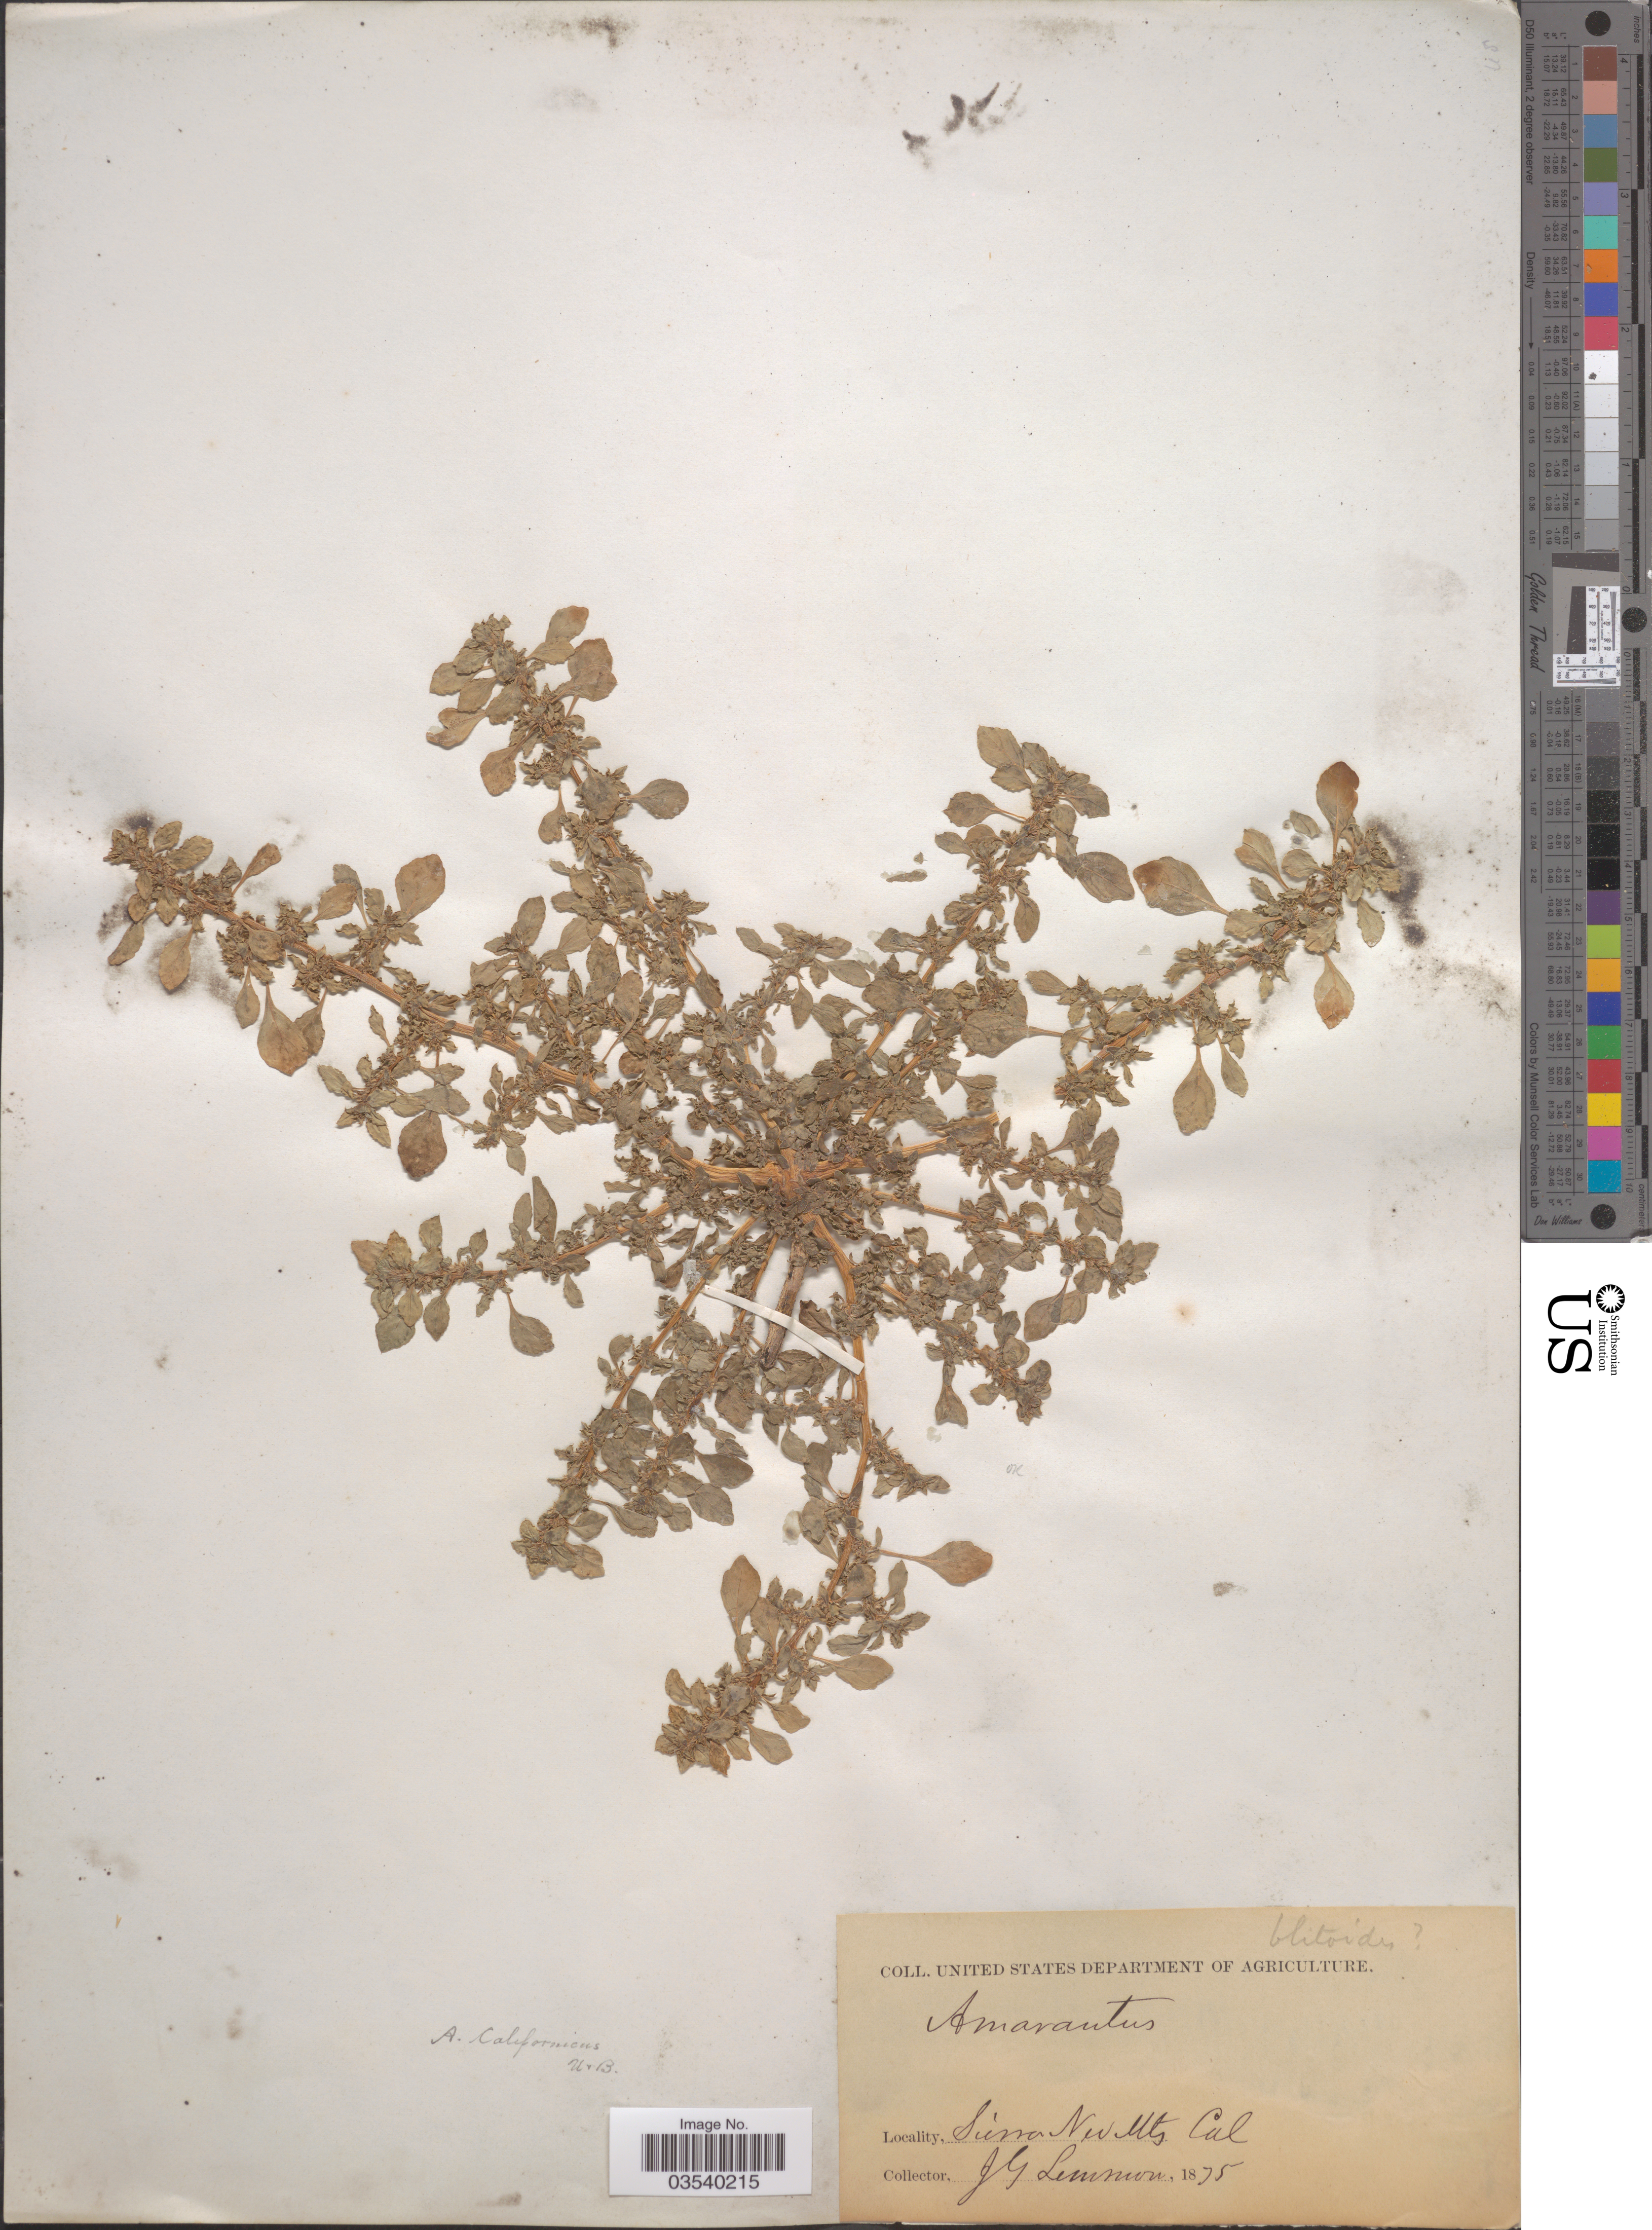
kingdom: Plantae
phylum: Tracheophyta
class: Magnoliopsida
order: Caryophyllales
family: Amaranthaceae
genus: Amaranthus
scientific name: Amaranthus californicus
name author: (Moq.) S. Watson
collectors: J. Lemmon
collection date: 1875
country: United States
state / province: California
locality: Sierra Nev Mts.